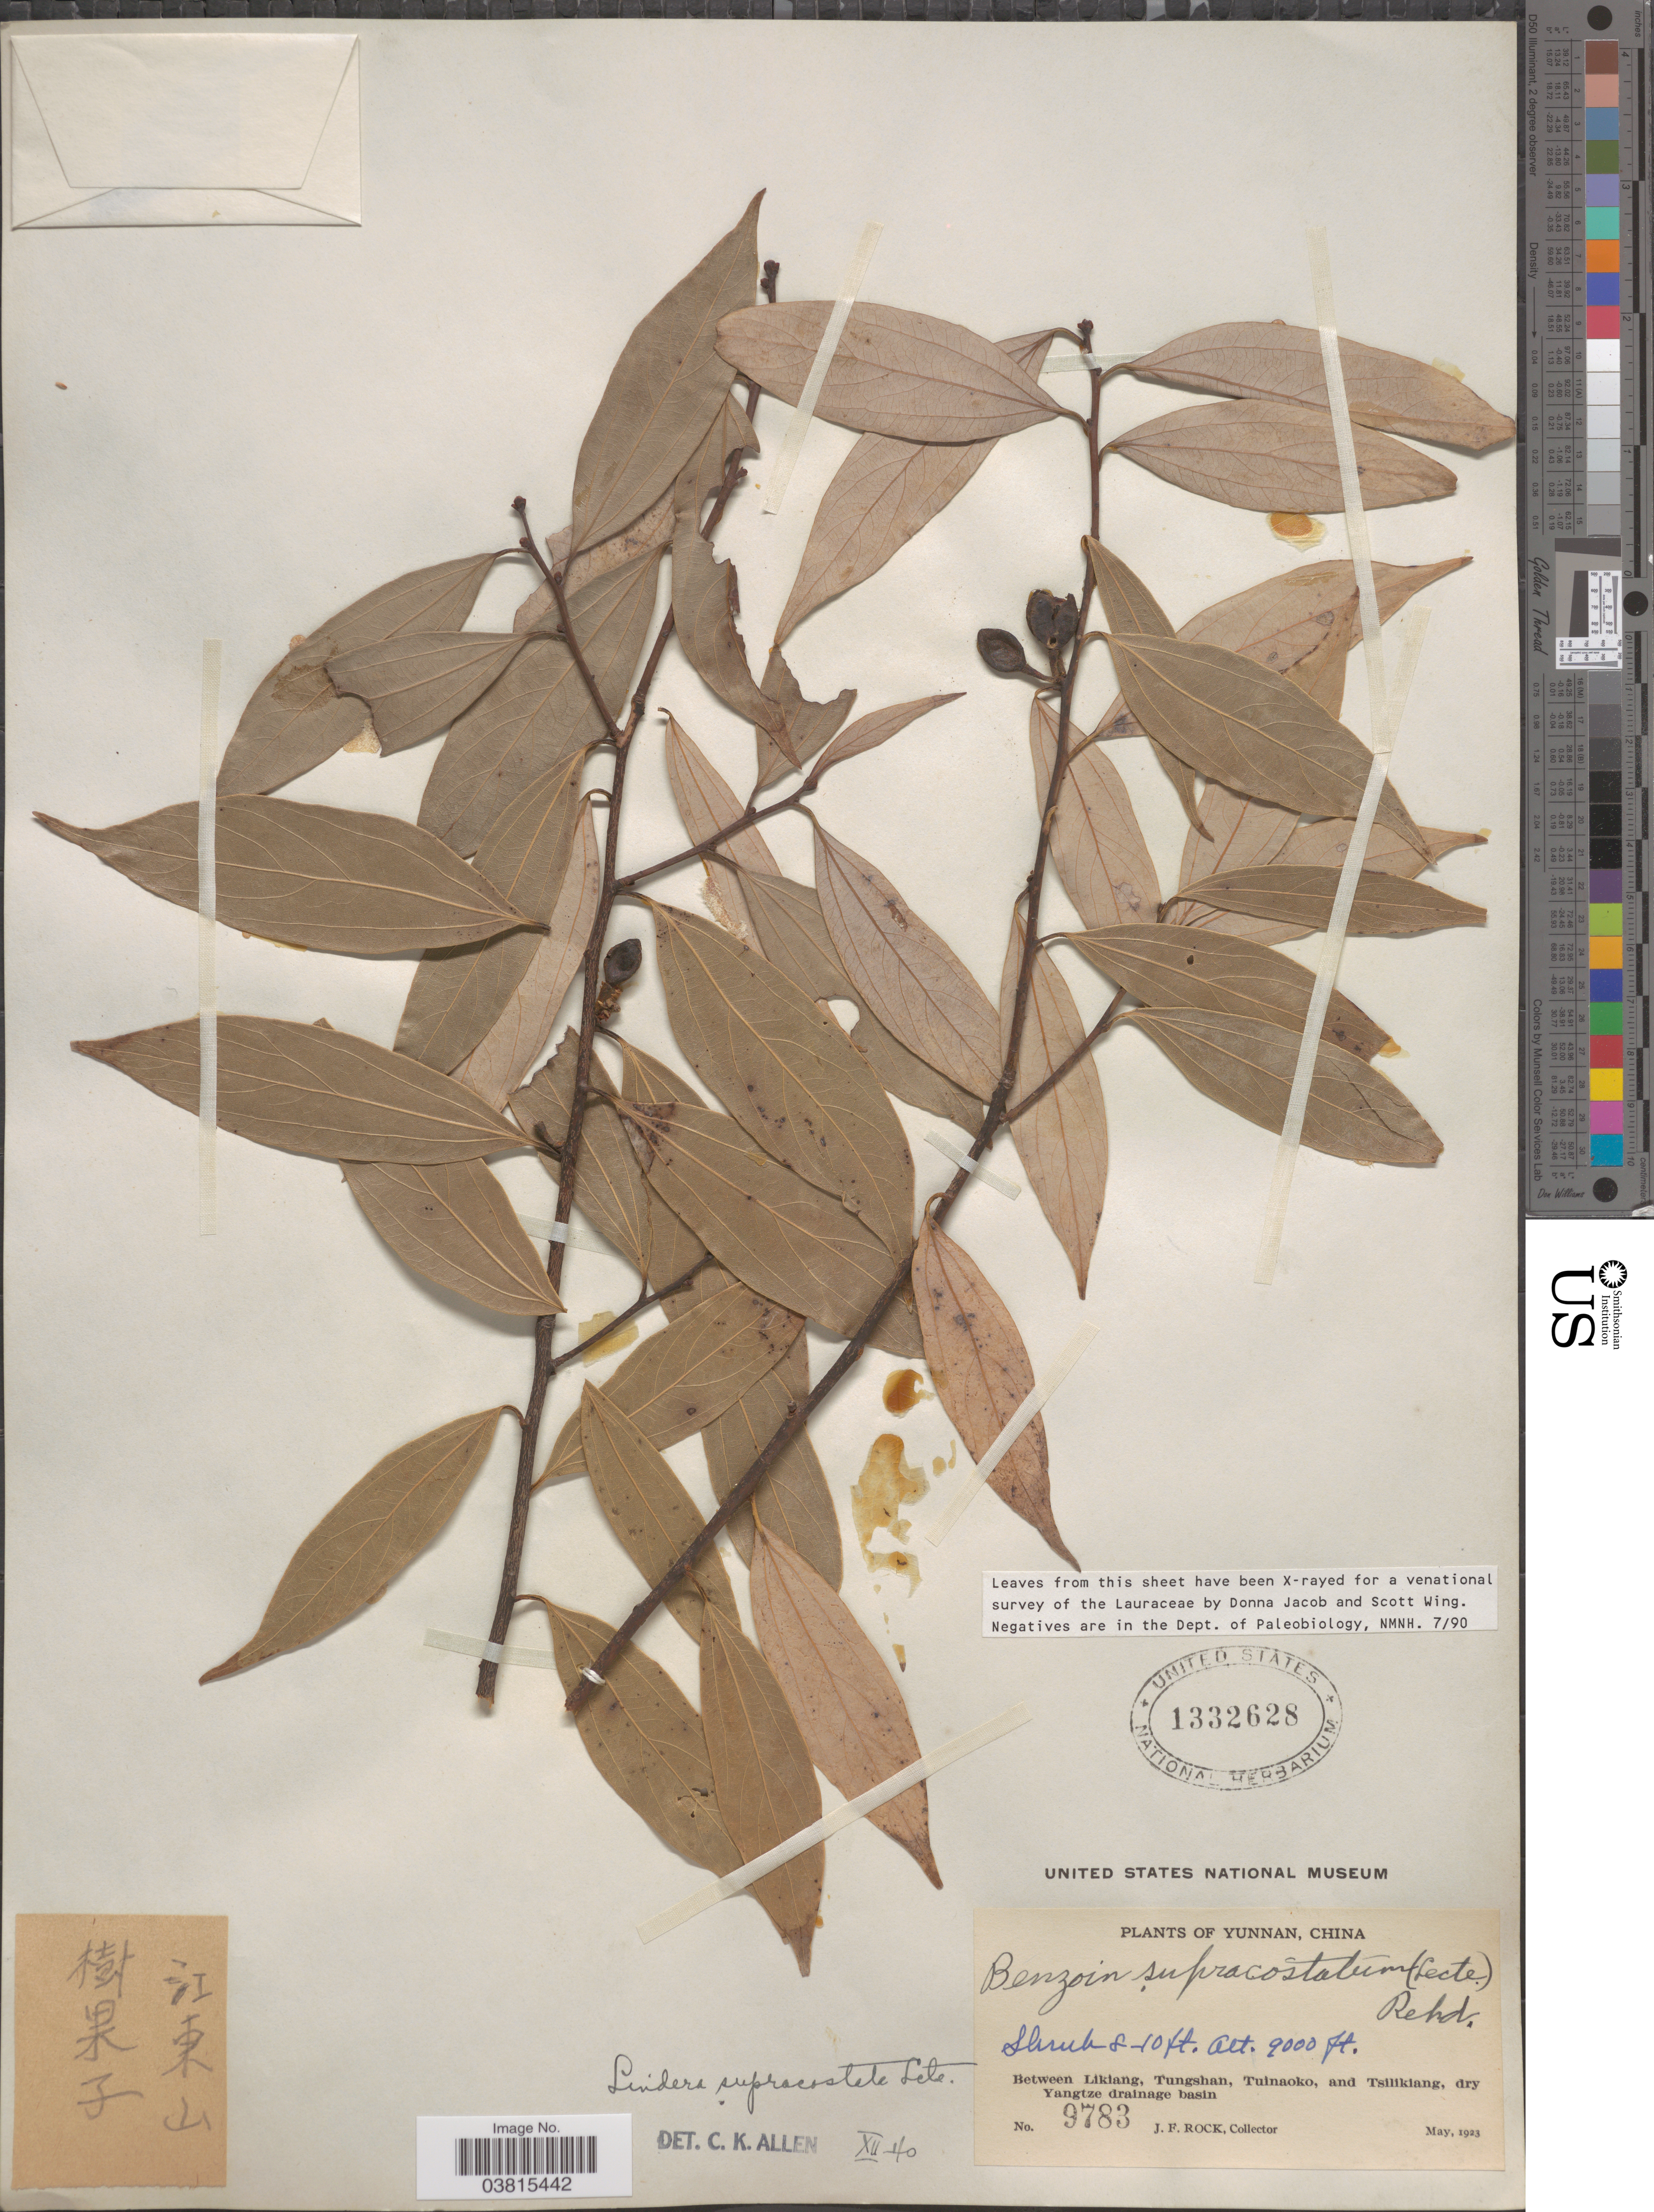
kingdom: Plantae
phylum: Tracheophyta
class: Magnoliopsida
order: Laurales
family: Lauraceae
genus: Lindera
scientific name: Lindera supracostata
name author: Lecomte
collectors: J. Rock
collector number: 9783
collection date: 1923-05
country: China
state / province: Yunnan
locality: Between Likiang, Tungshan, Tuinaoko, and Tsilikiang, dry Yangtze drainage basin.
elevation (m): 2743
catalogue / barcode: US 1332628